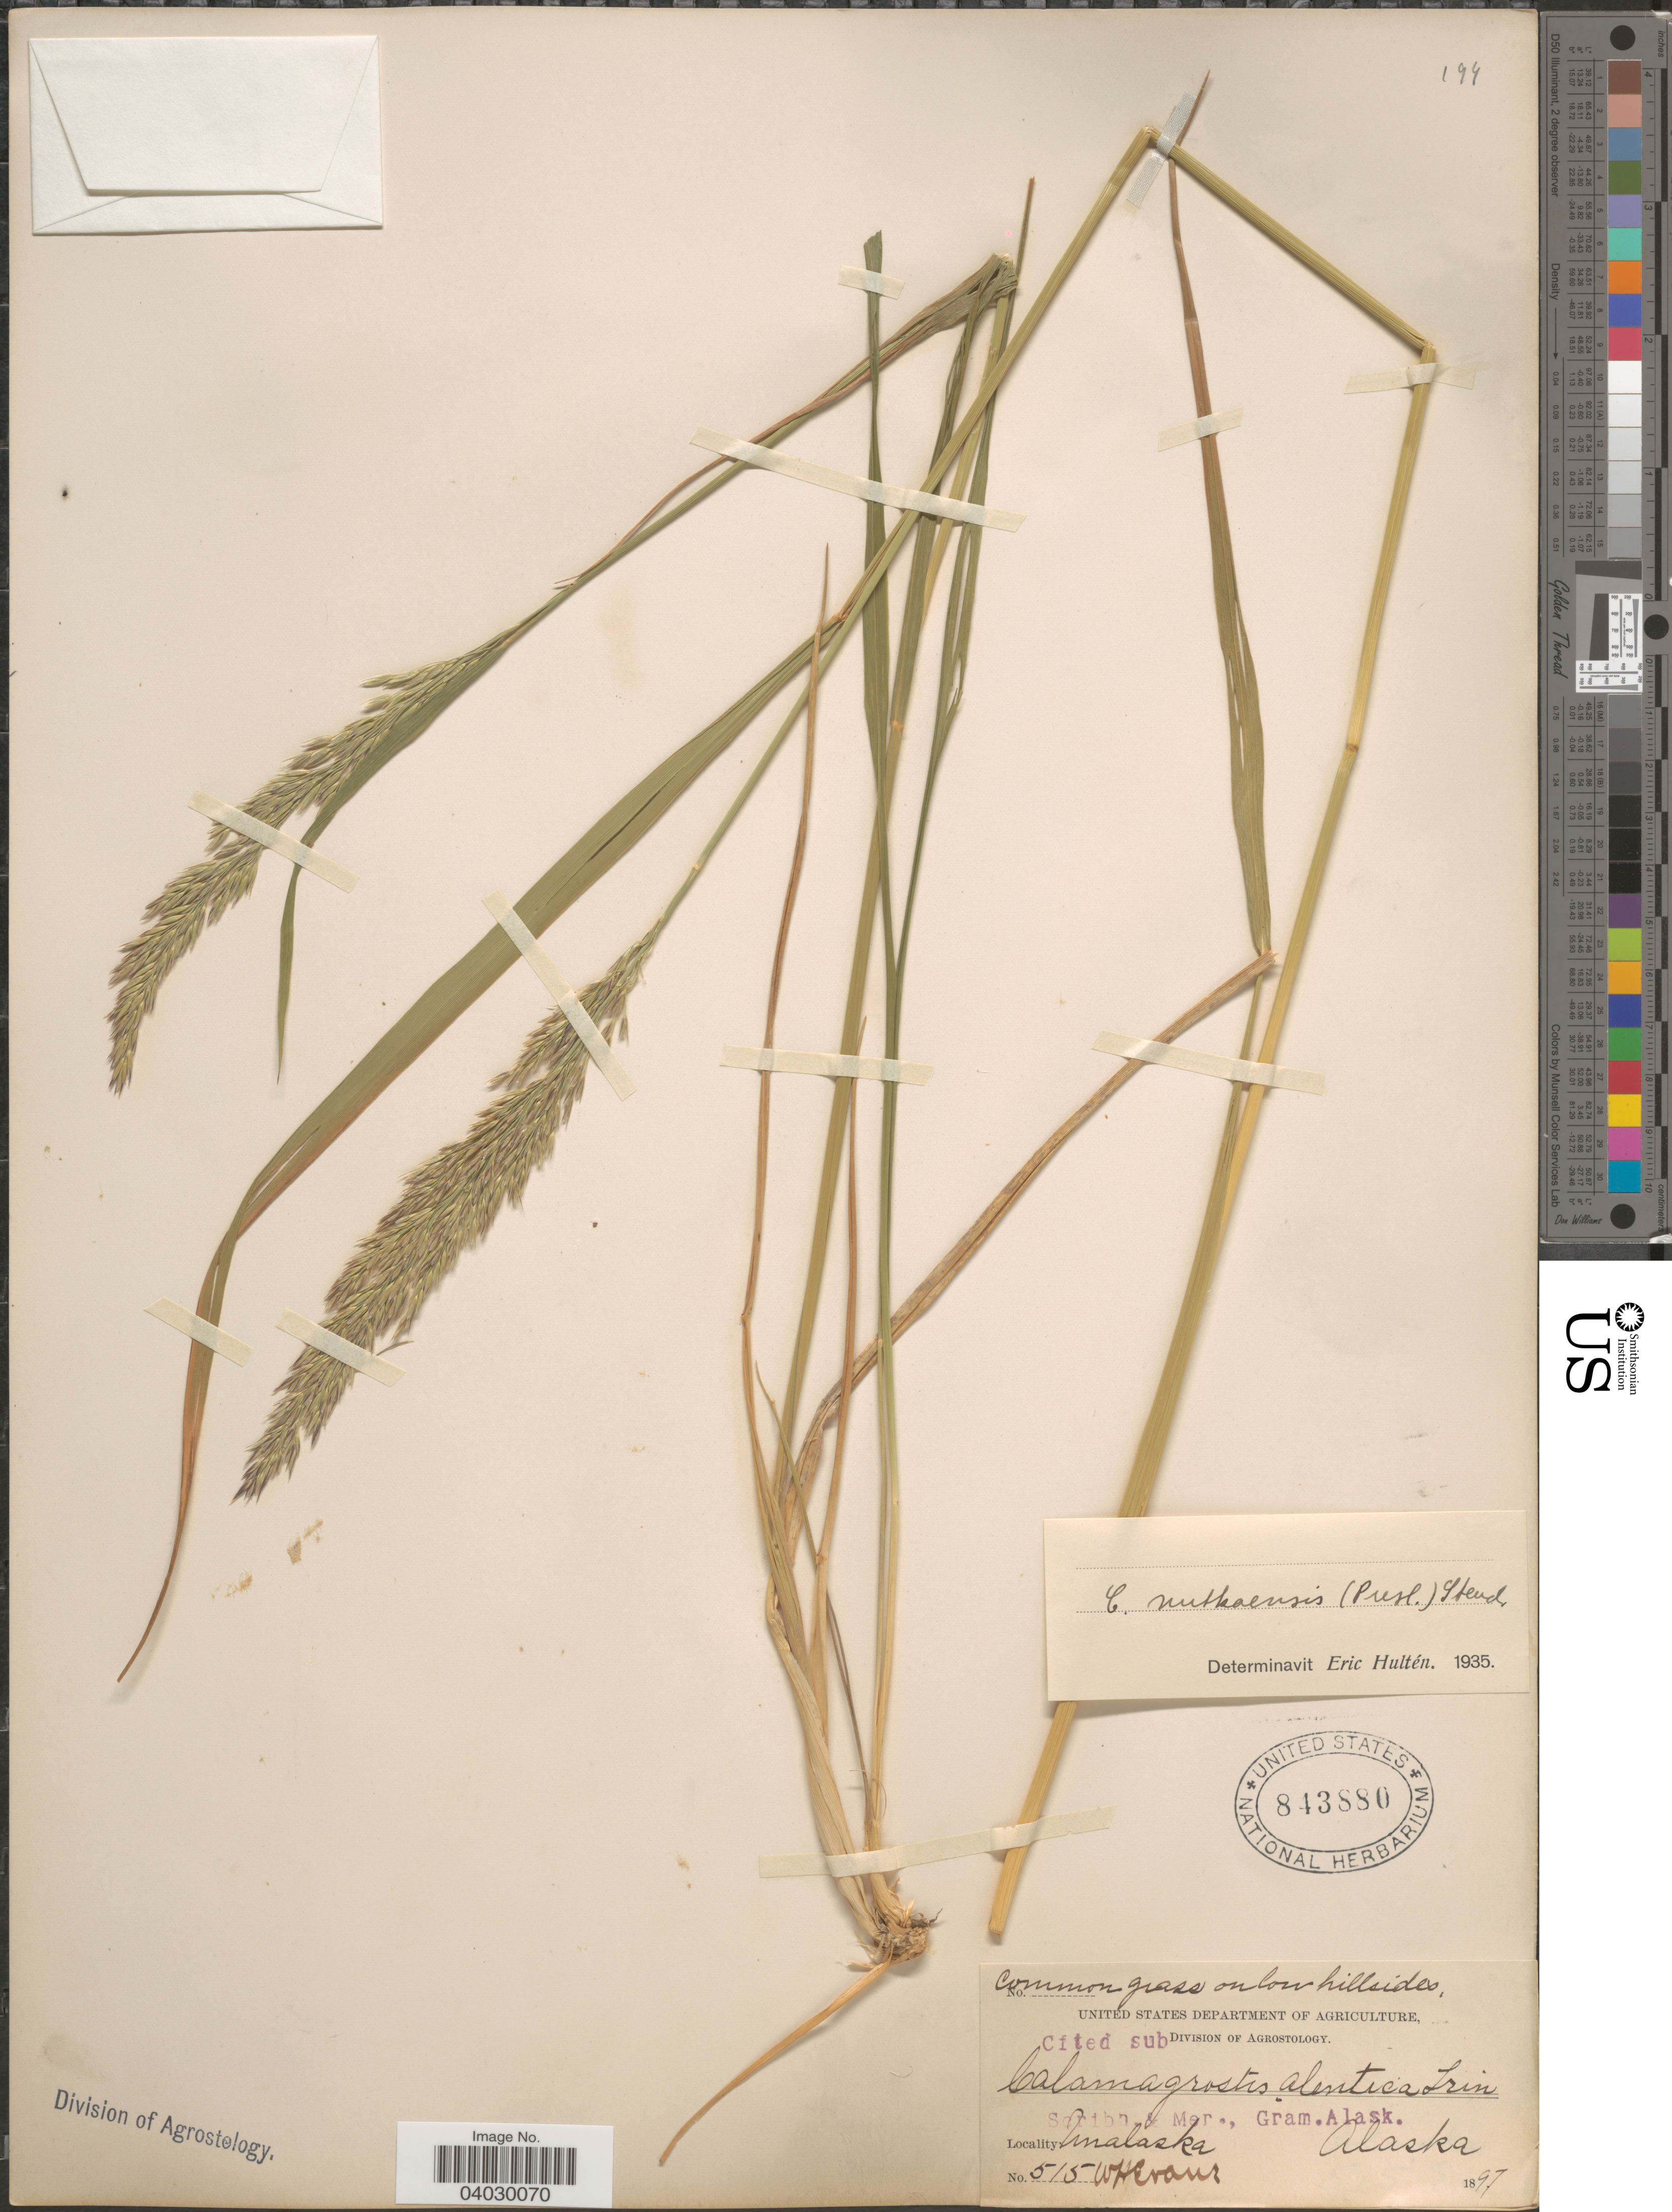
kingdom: Plantae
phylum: Tracheophyta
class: Liliopsida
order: Poales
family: Poaceae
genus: Calamagrostis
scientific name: Calamagrostis nutkaensis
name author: (J. Presl) Steud.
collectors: W. H. Evans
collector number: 515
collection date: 1897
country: United States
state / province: Alaska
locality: Unalaska.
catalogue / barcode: US 843880